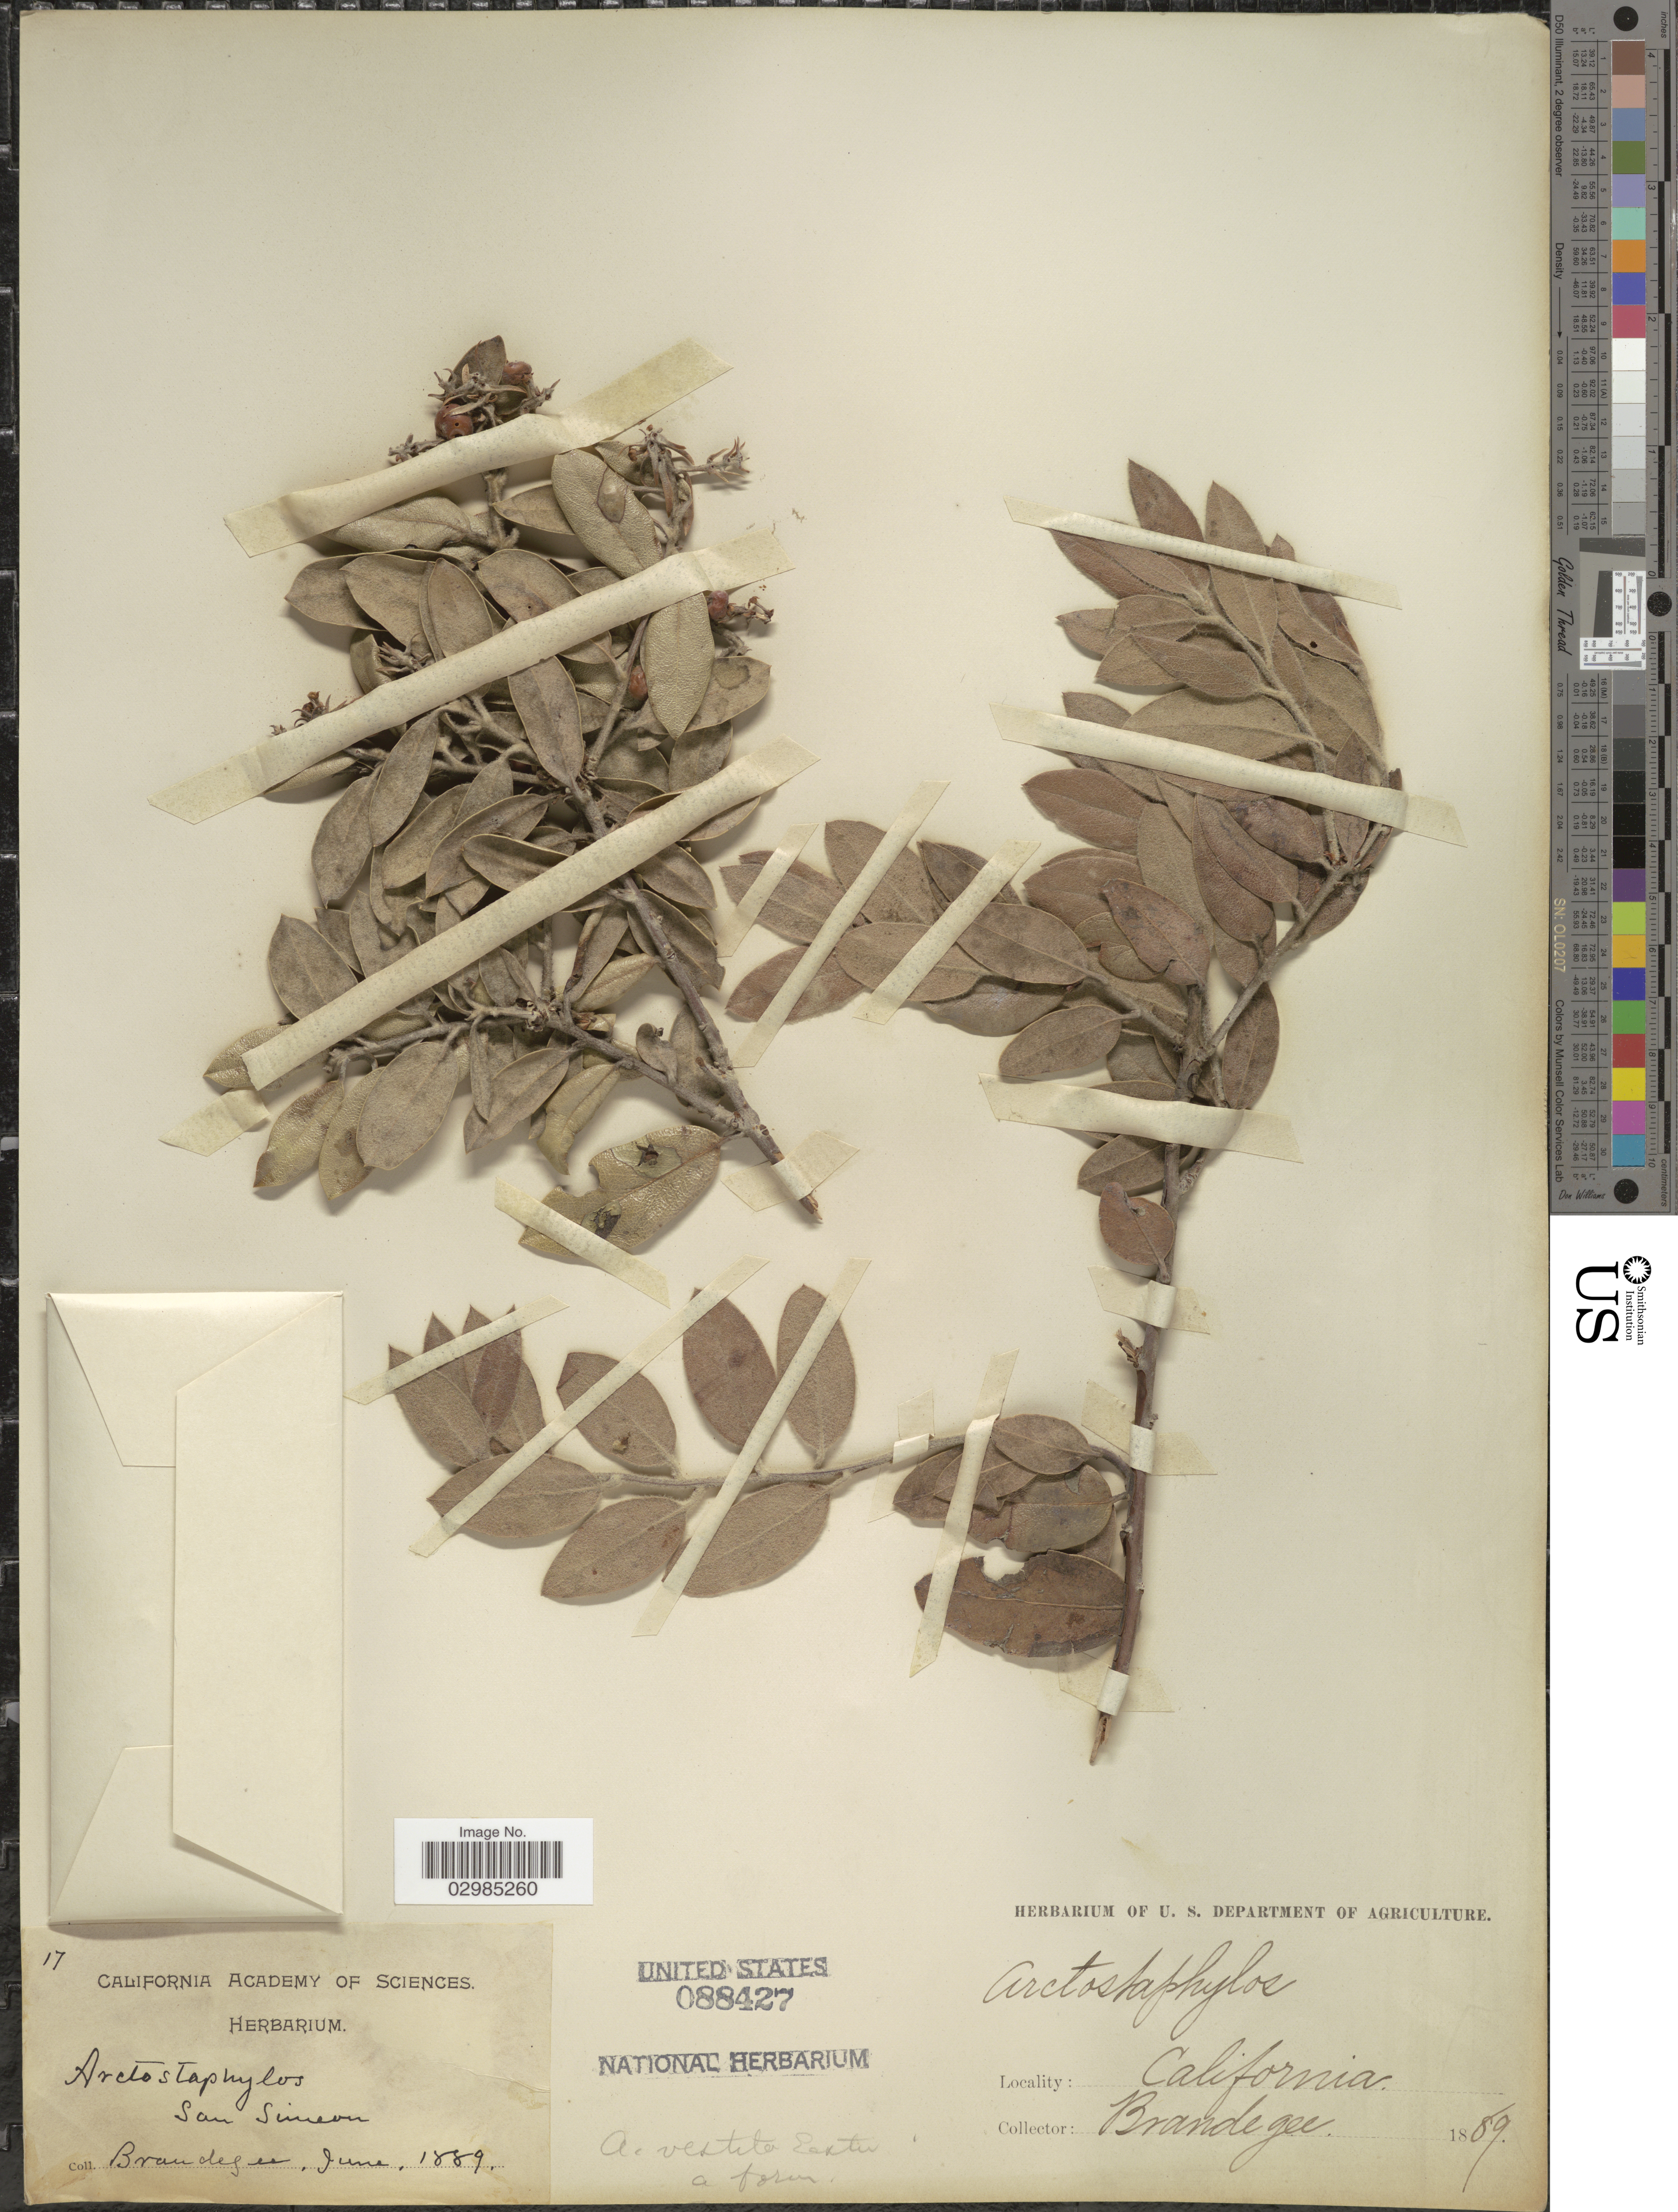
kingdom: Plantae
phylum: Tracheophyta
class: Magnoliopsida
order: Ericales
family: Ericaceae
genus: Arctostaphylos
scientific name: Arctostaphylos vestita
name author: Eastw. in Sarg.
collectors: -- Brandegee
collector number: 117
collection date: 1889-06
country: United States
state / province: California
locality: San Simeon.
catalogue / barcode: US 88427